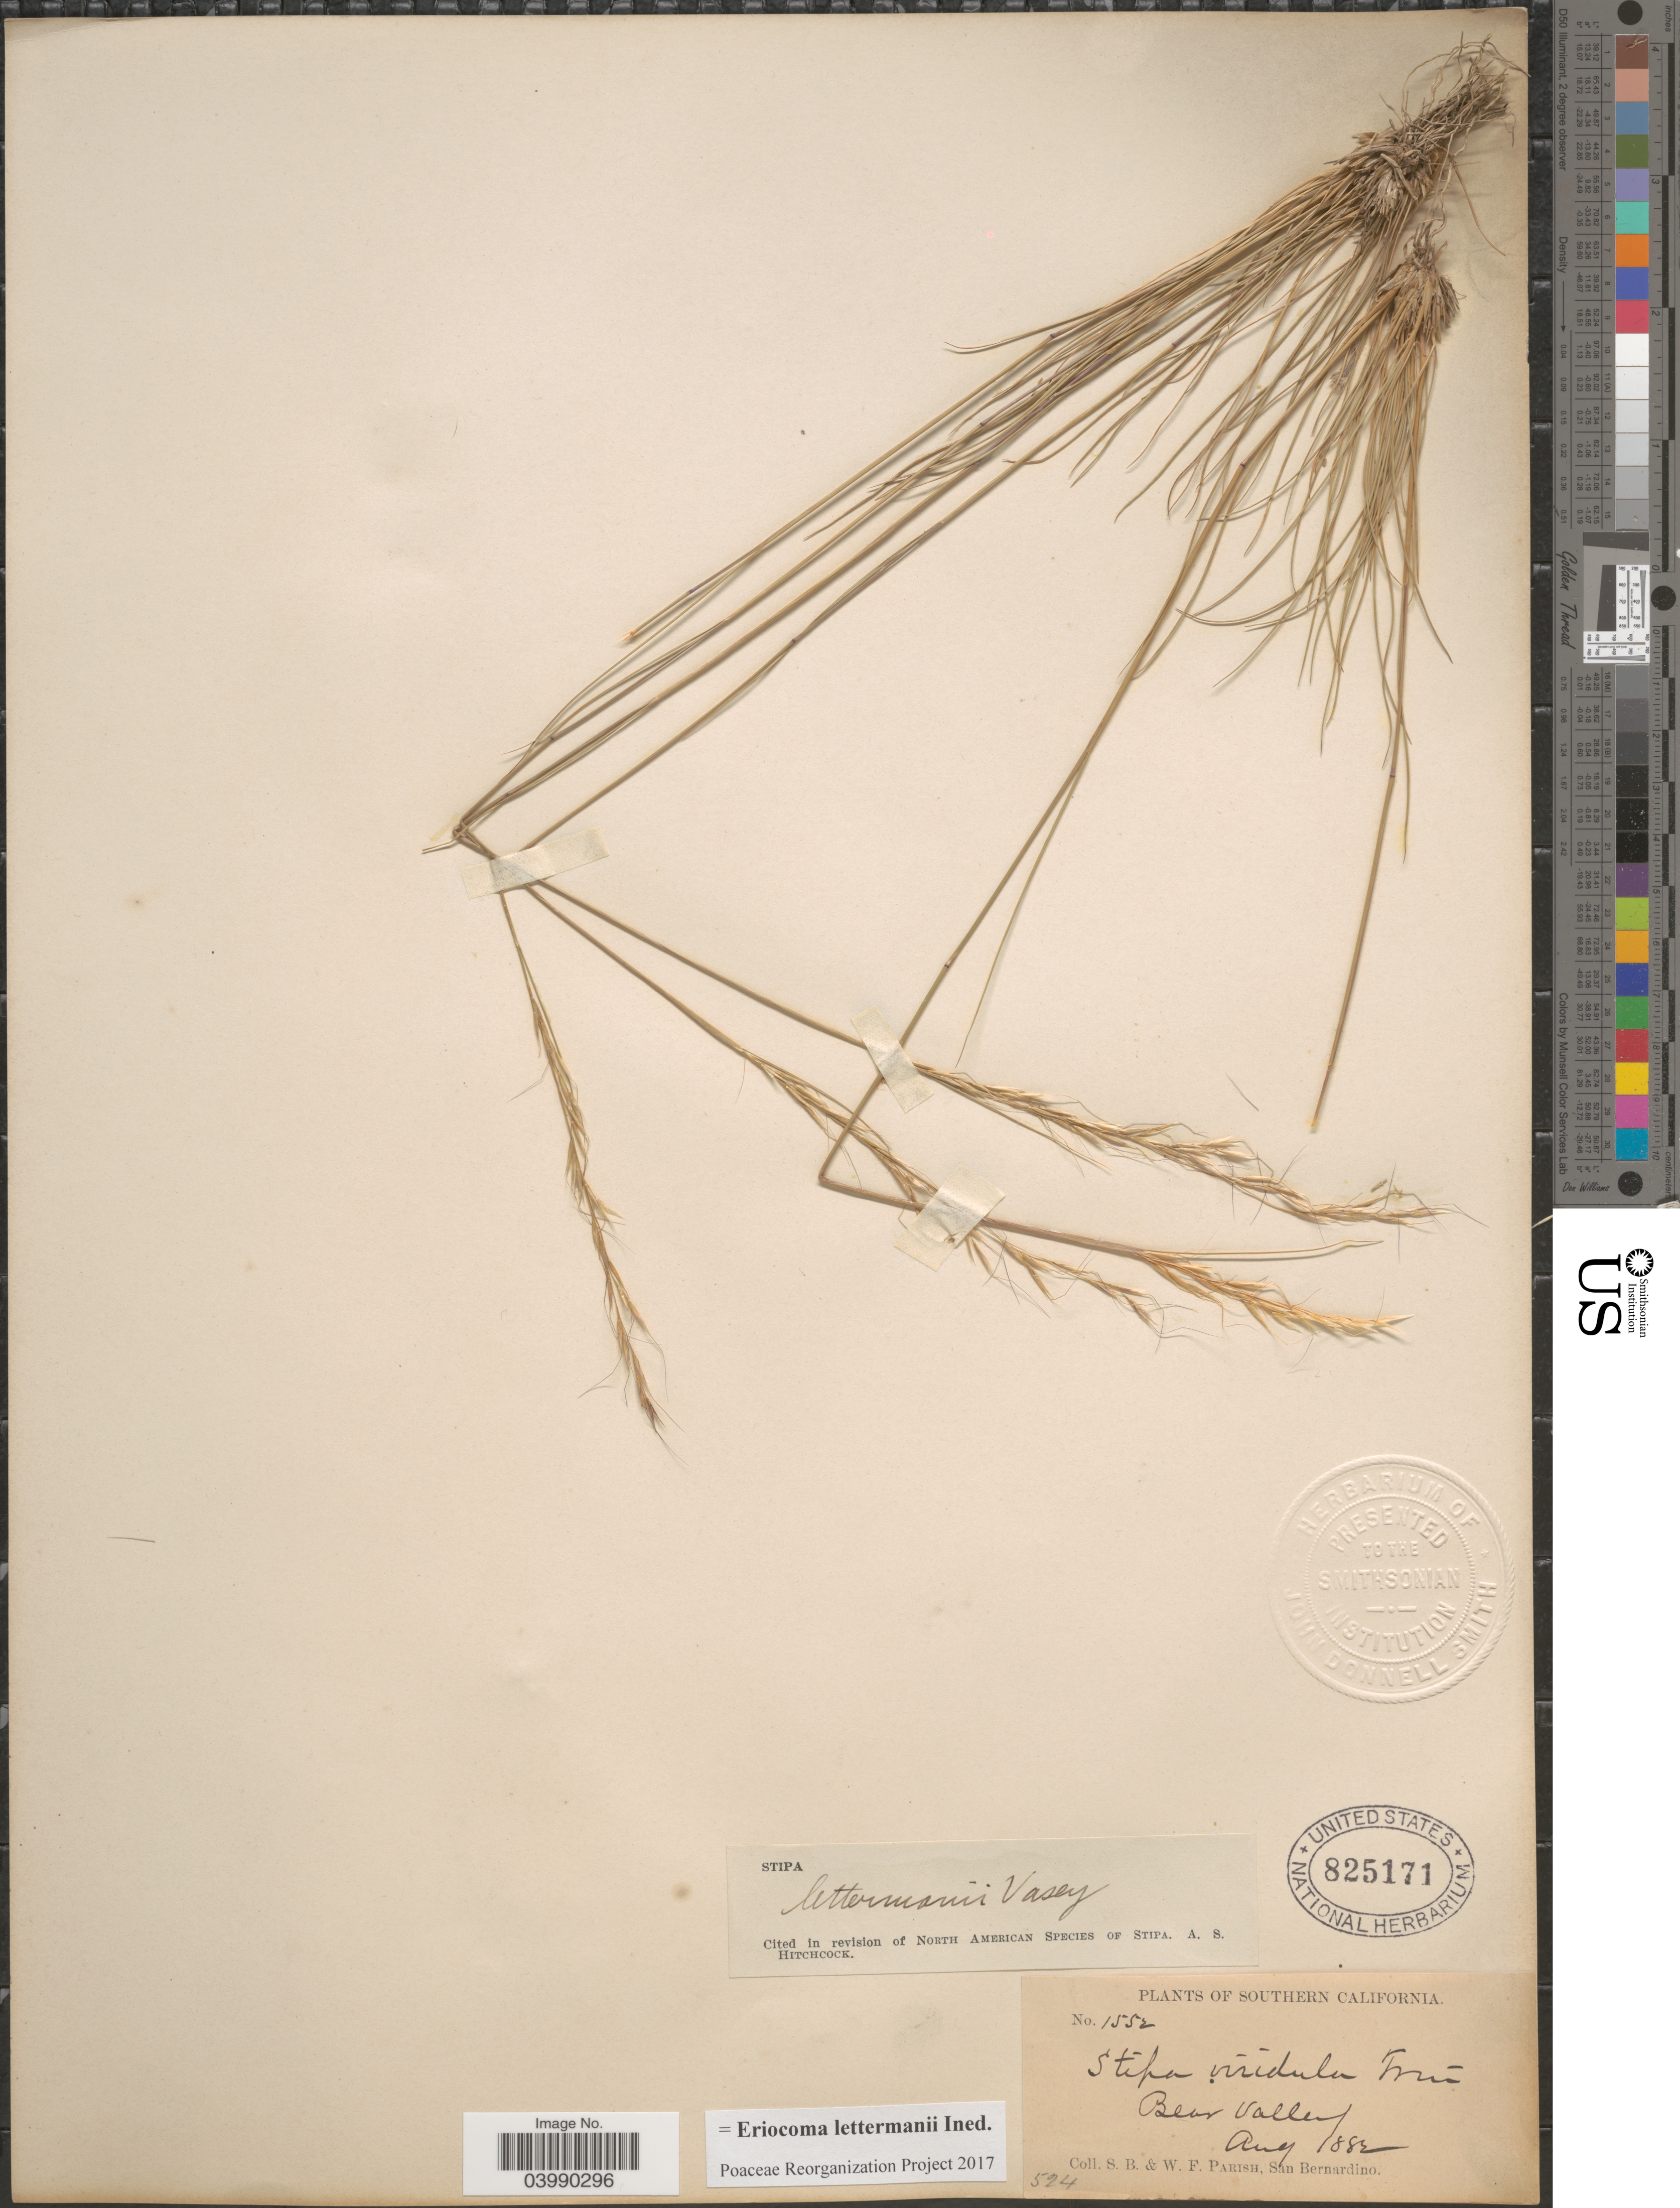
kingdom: Plantae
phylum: Tracheophyta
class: Liliopsida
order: Poales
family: Poaceae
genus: Eriocoma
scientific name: Eriocoma lettermanii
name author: (Vasey) Romasch.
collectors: S. B. Parish & W. F. Parish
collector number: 1552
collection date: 1882-08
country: United States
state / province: California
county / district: San Bernardino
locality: Southern California. Bear Valley.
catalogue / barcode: US 825171